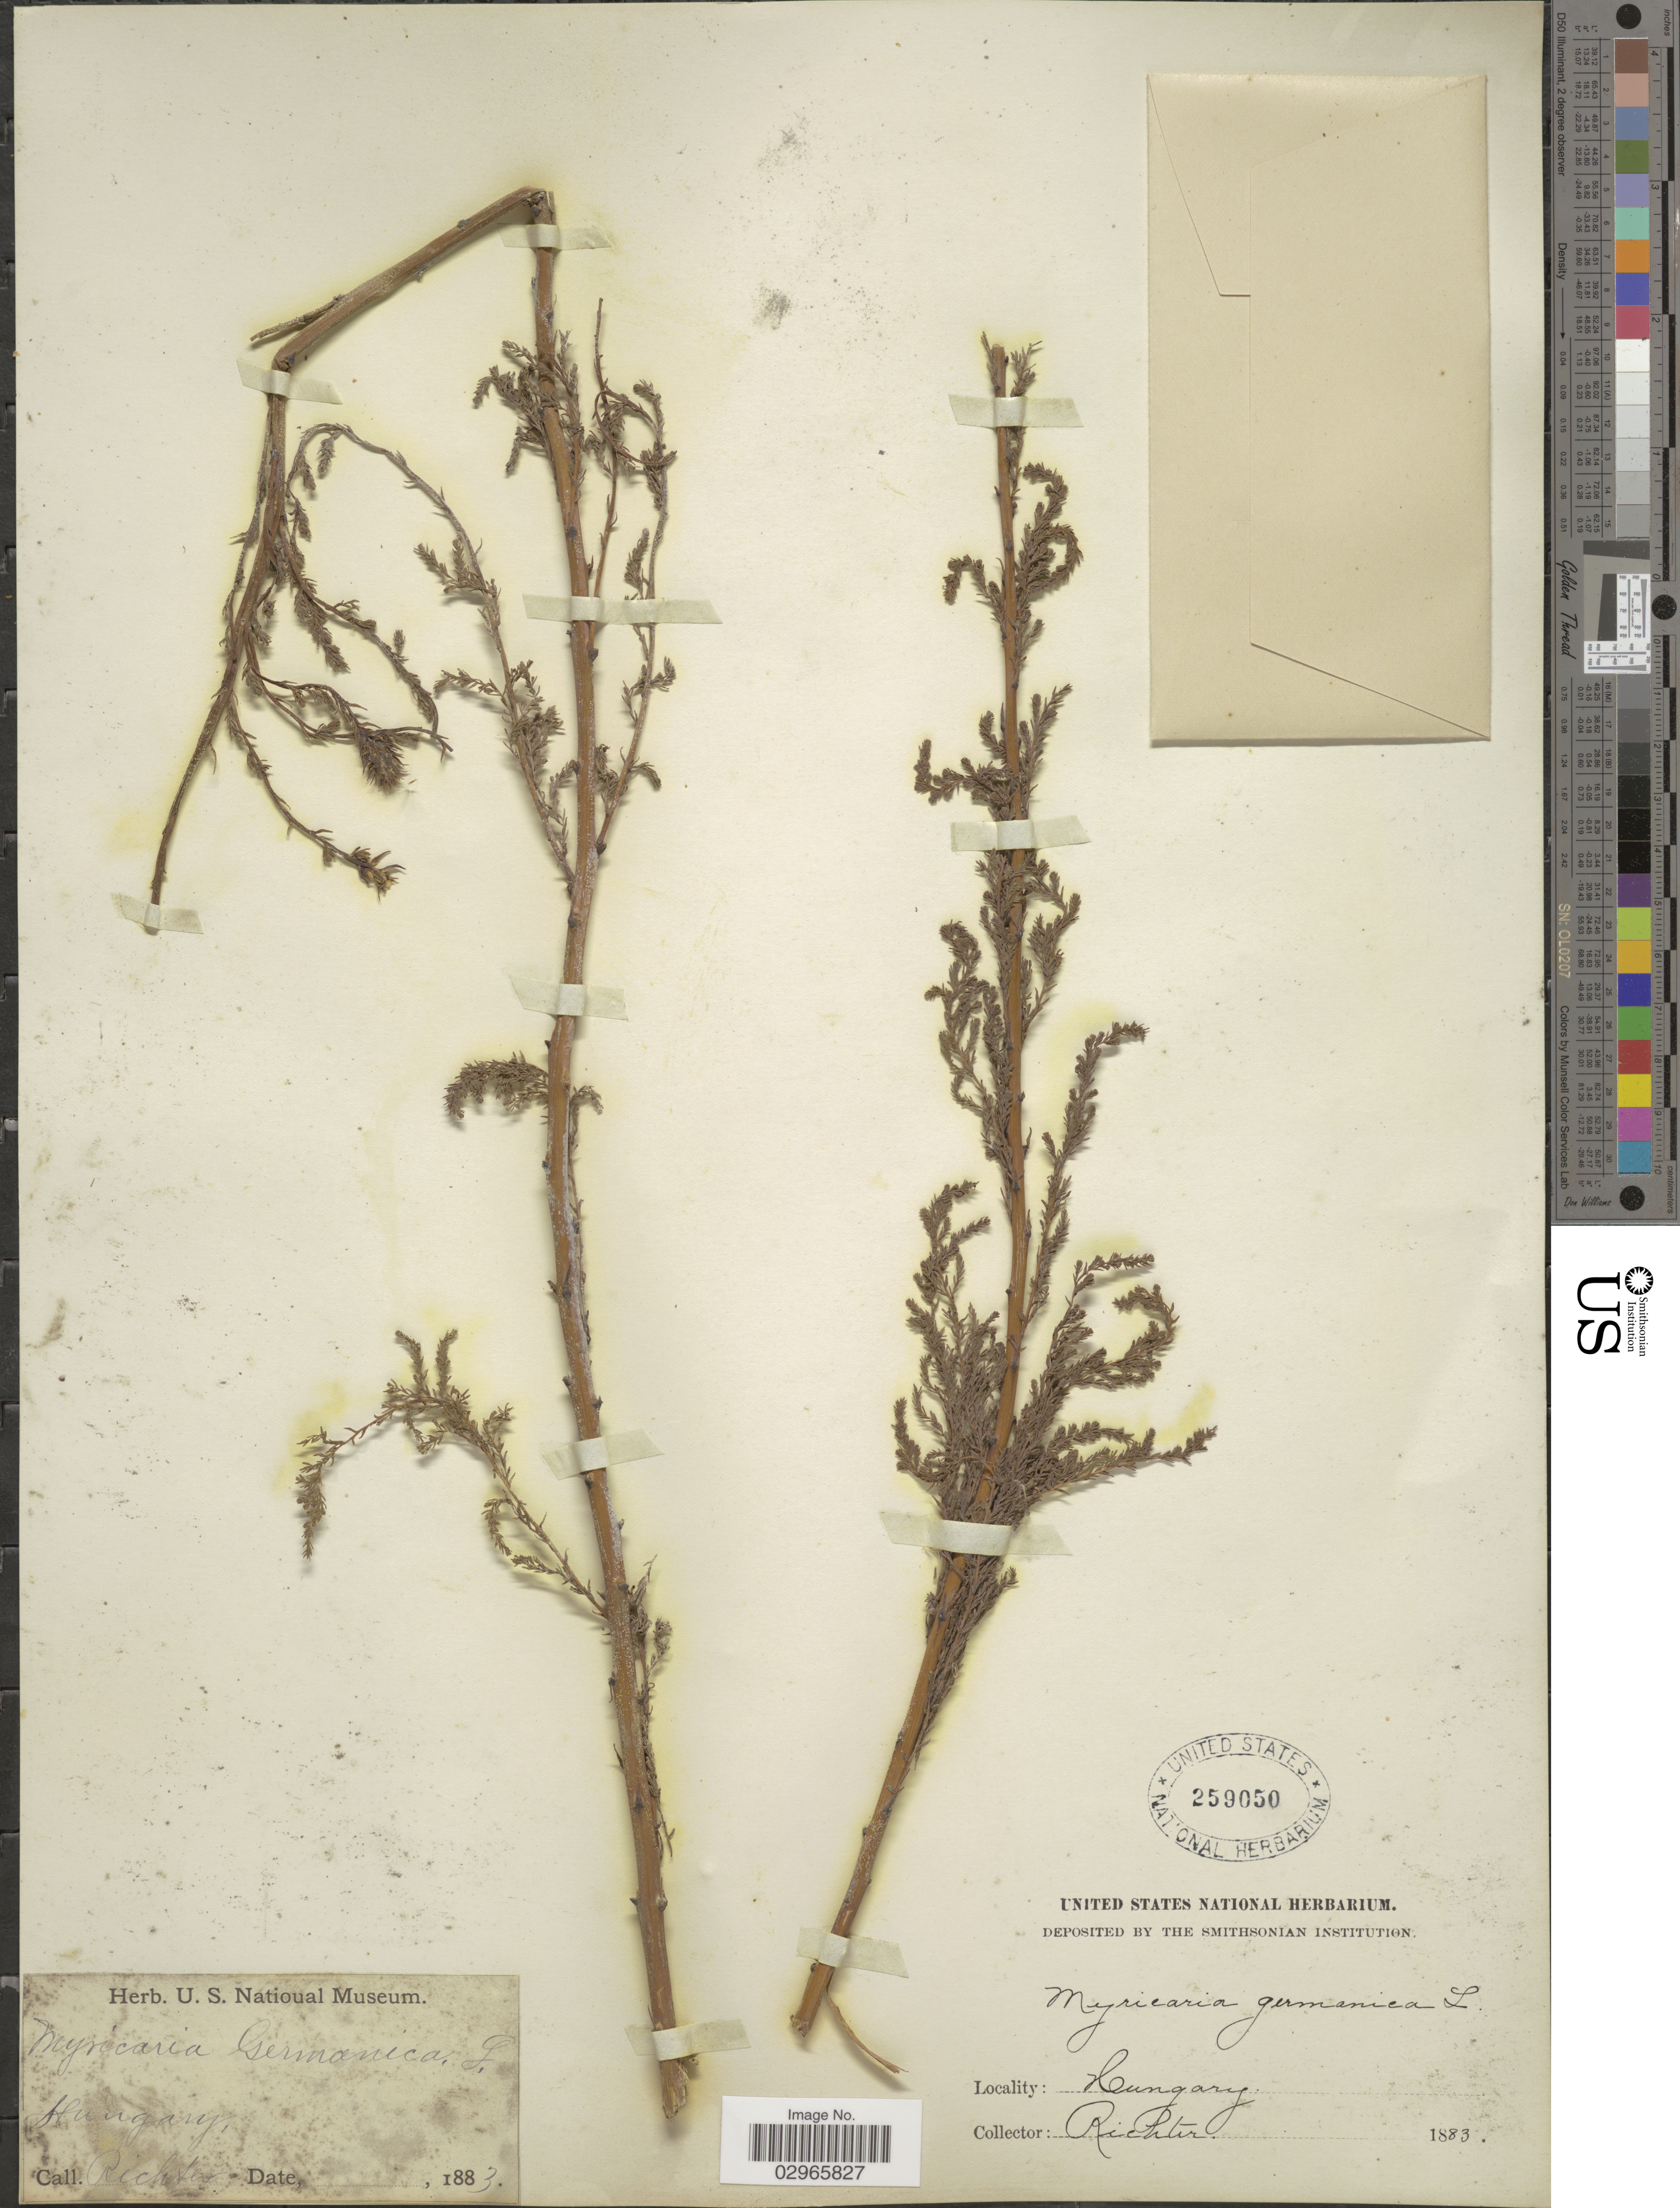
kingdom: Plantae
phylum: Tracheophyta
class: Magnoliopsida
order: Caryophyllales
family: Tamaricaceae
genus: Myricaria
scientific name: Myricaria germanica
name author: (L.) Desv.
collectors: -- Richter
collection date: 1883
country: Hungary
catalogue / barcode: US 259050